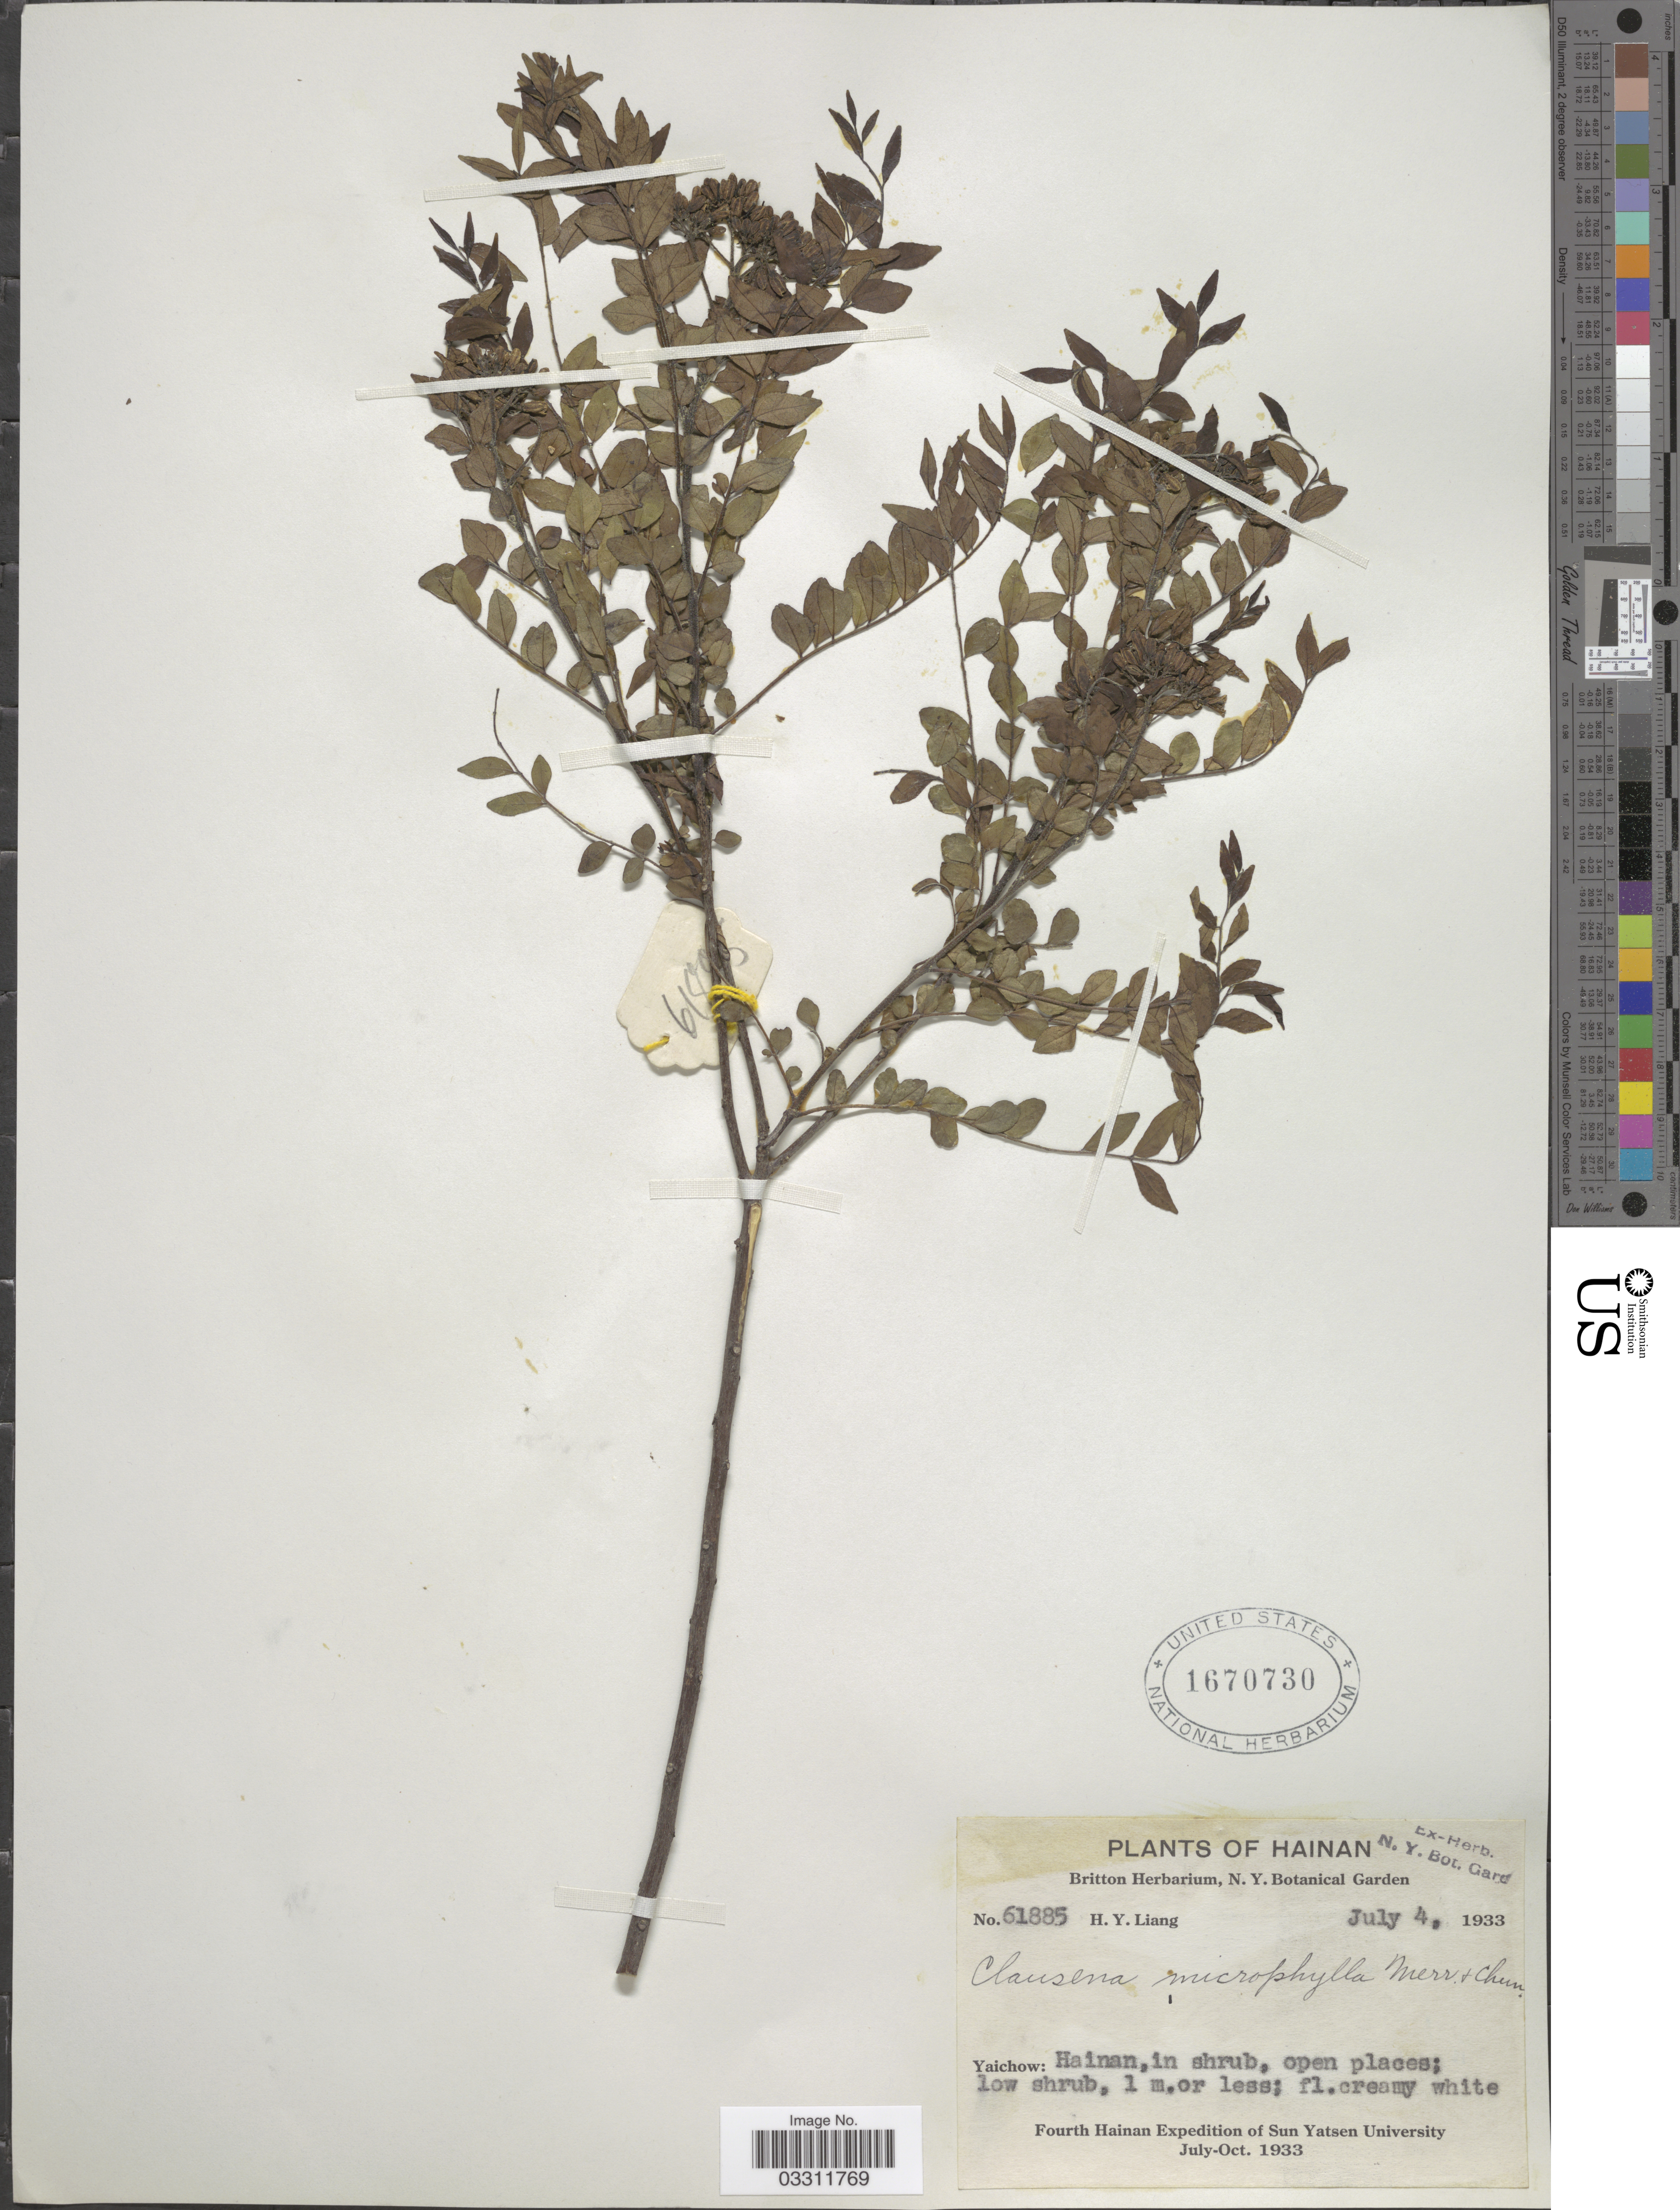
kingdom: Plantae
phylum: Tracheophyta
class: Magnoliopsida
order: Sapindales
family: Rutaceae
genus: Clausena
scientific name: Clausena microphylla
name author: Merr. & Chun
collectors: H. Y. Liang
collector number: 61885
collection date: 1933-07-04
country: China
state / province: Hainan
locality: Yaichow.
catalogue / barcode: US 1670730